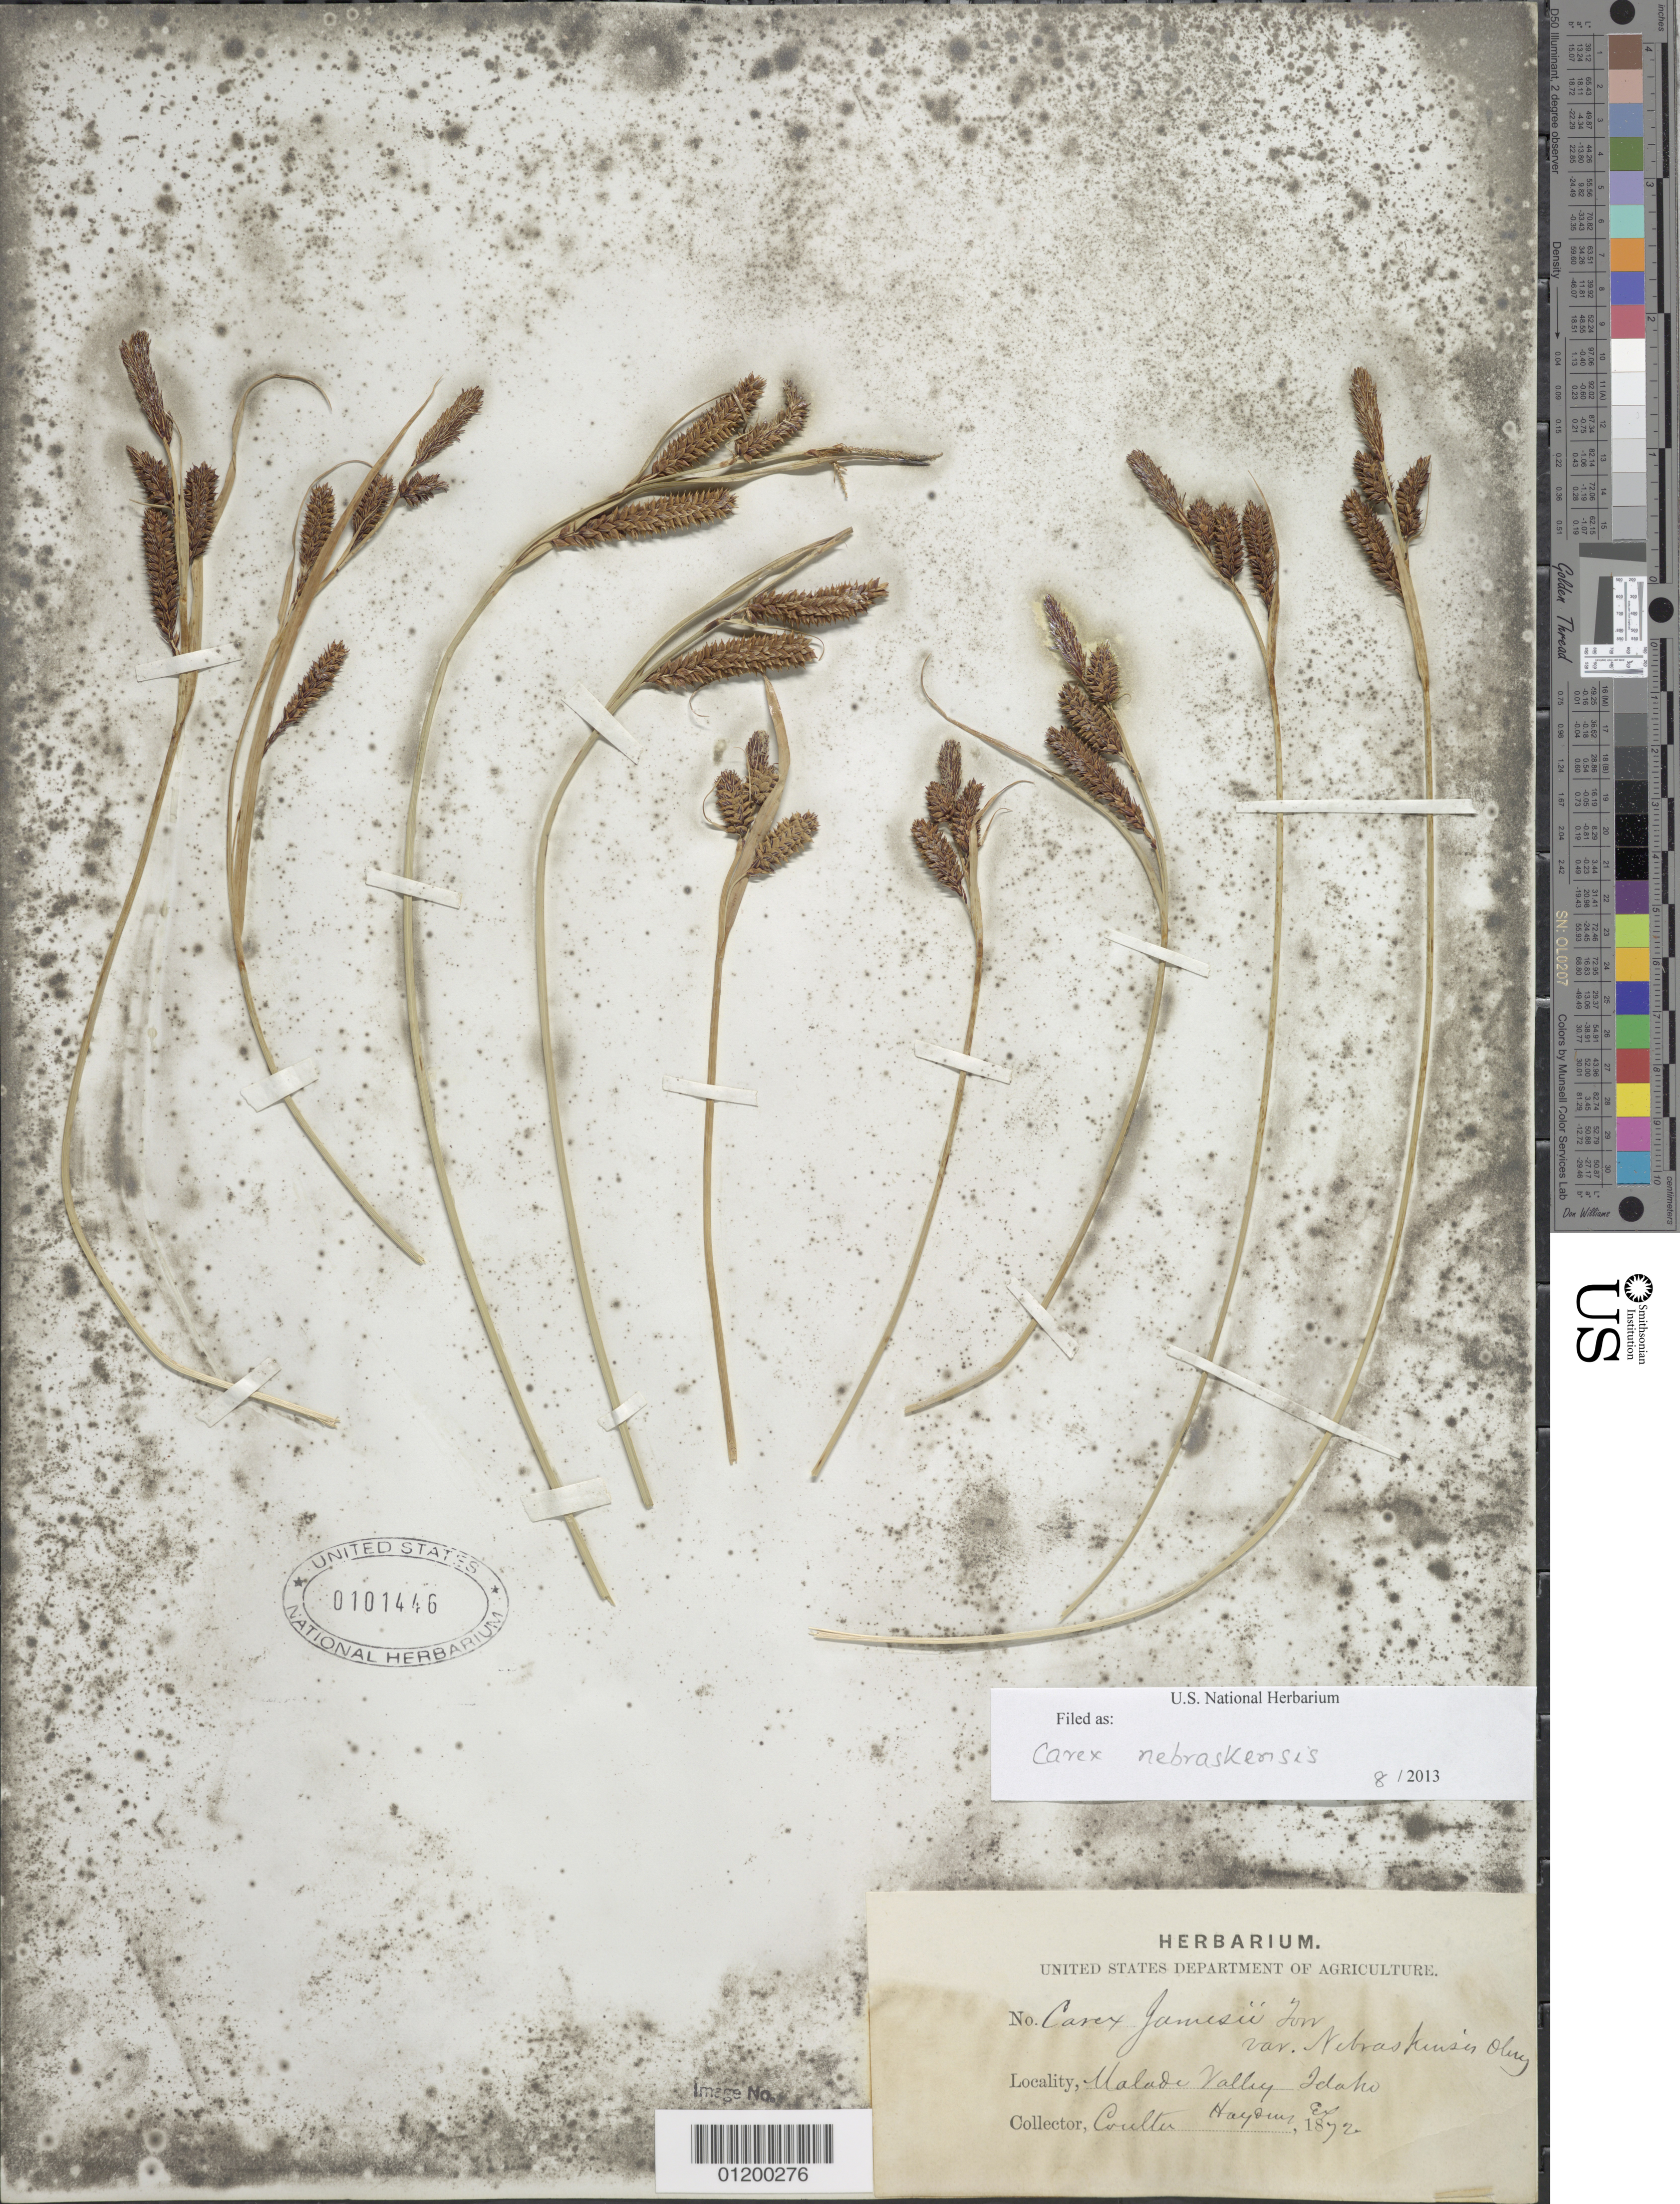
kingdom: Plantae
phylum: Tracheophyta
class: Liliopsida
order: Poales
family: Cyperaceae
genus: Carex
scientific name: Carex nebrascensis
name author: Dewey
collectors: -- Coulter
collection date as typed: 1872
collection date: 1872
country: United States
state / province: Idaho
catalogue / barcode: US 101446